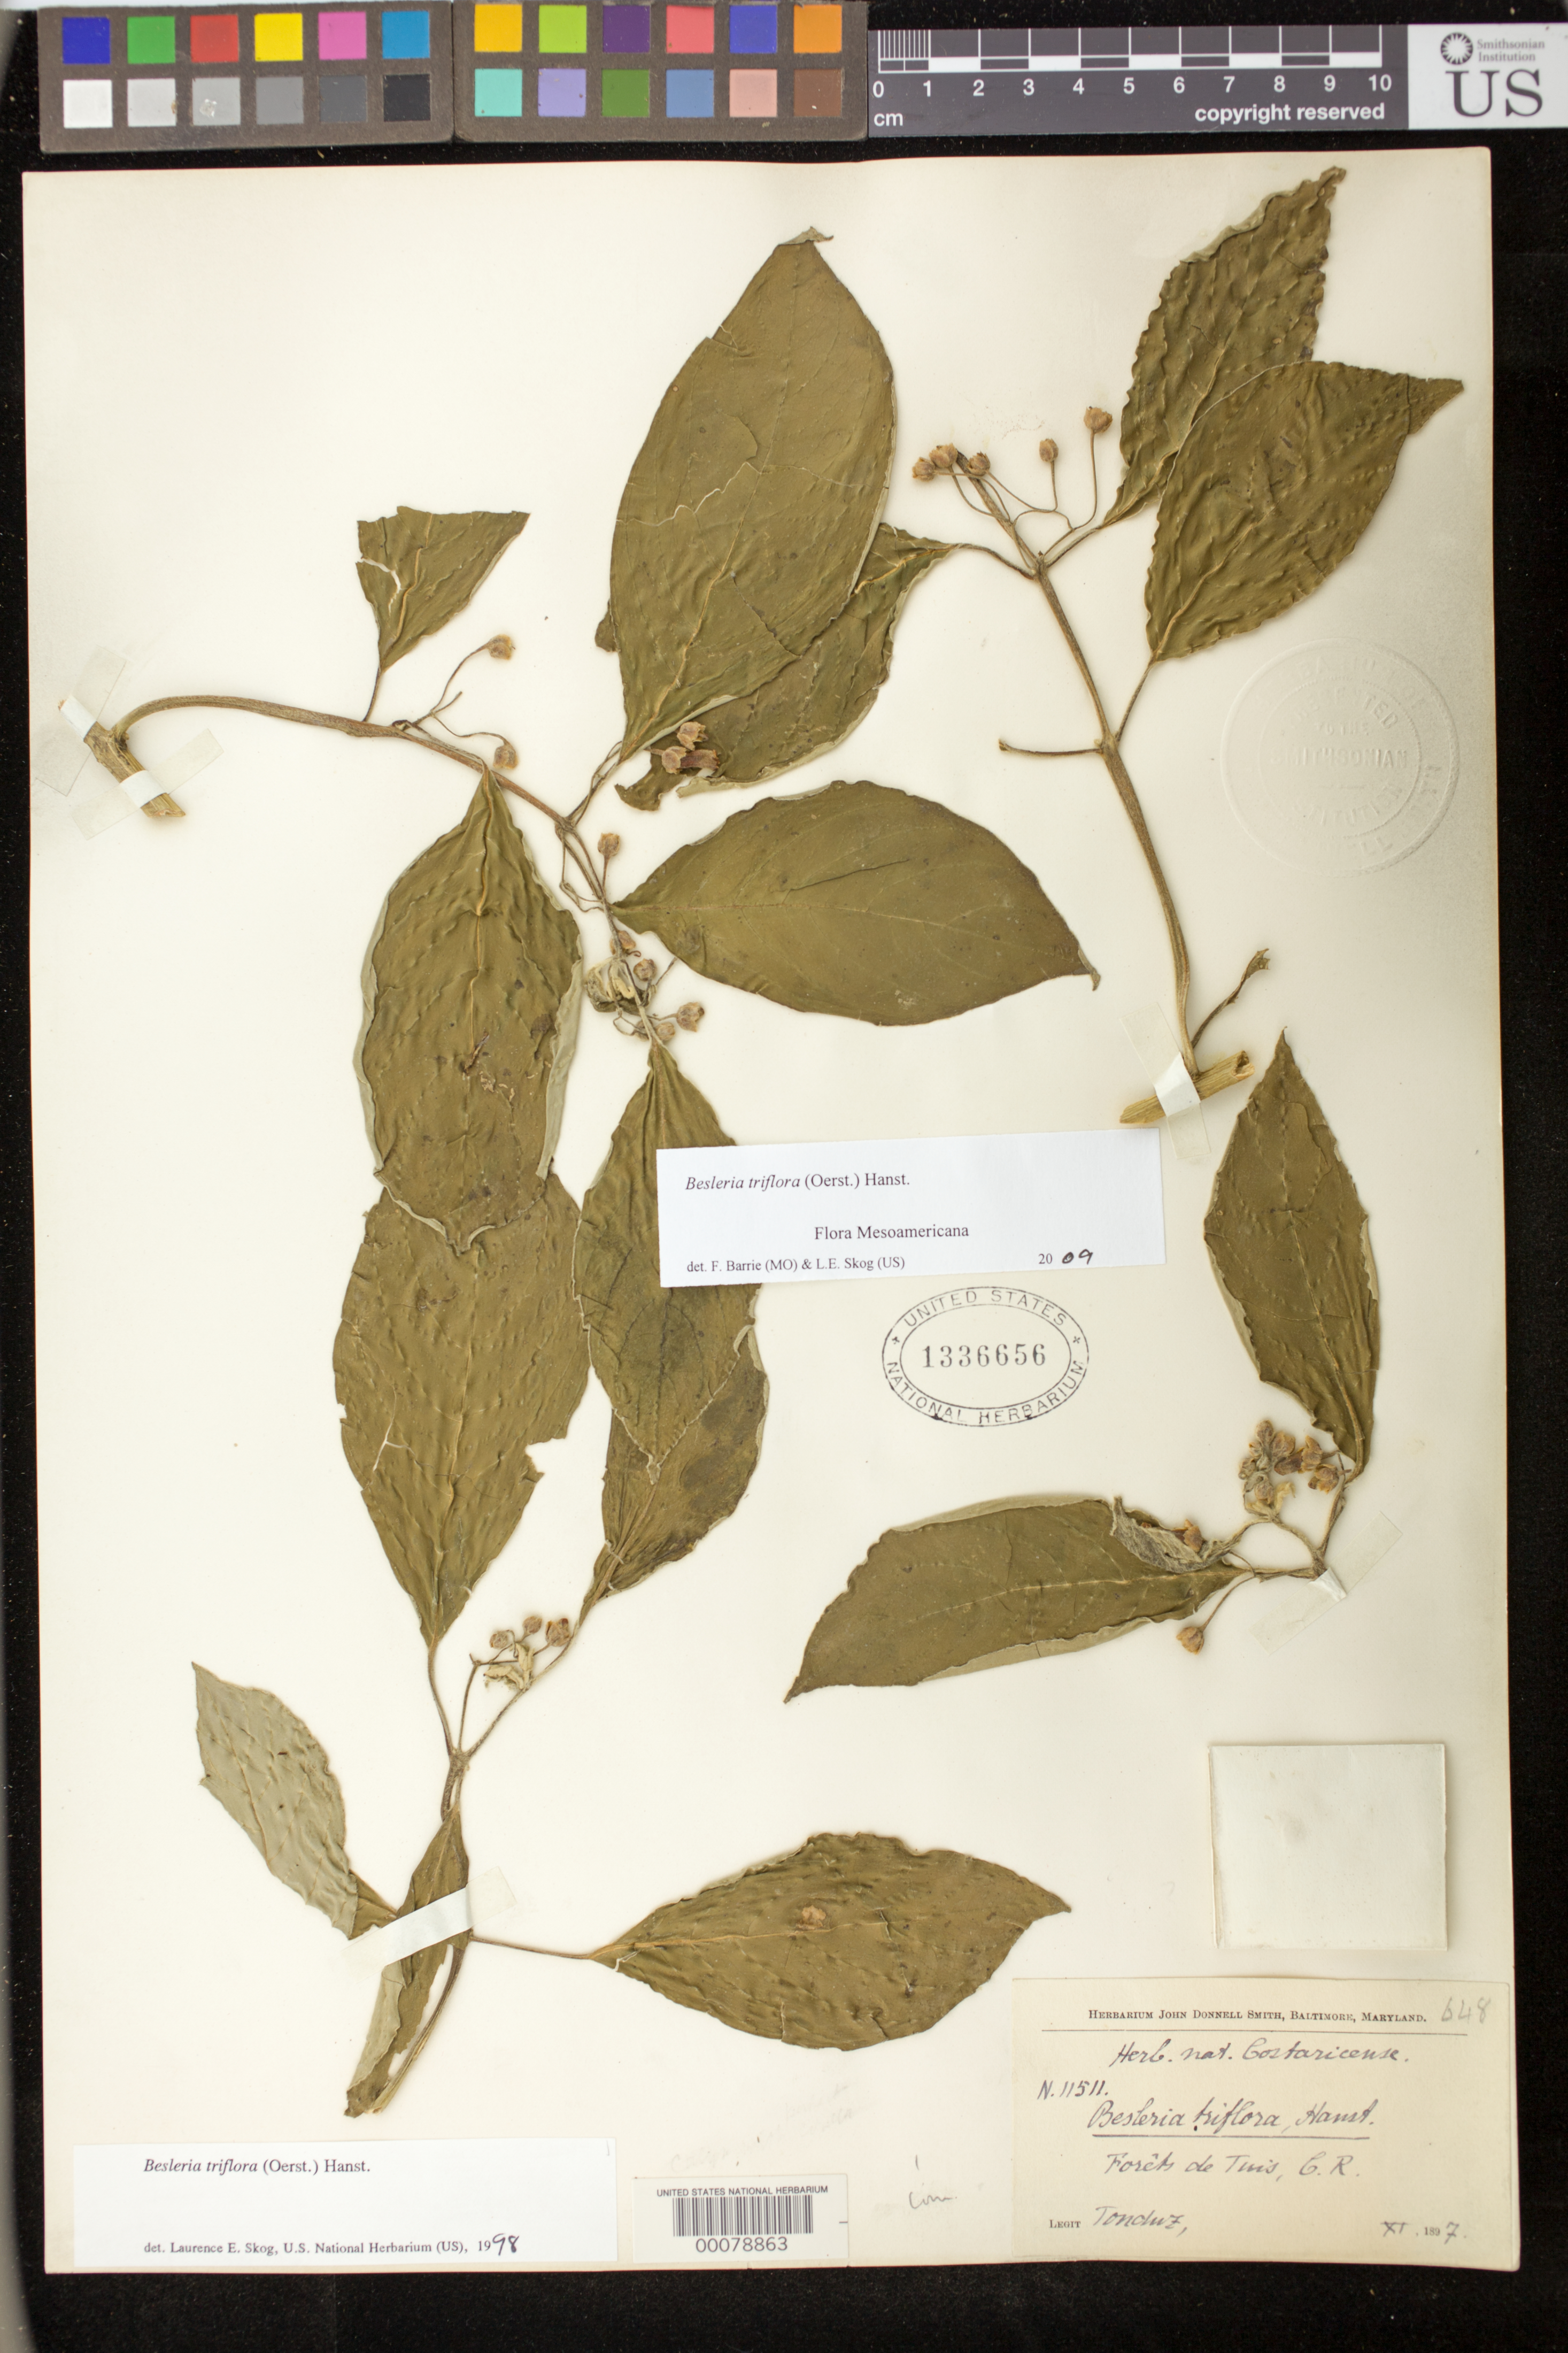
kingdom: Plantae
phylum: Tracheophyta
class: Magnoliopsida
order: Lamiales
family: Gesneriaceae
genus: Besleria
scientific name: Besleria triflora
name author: (Oerst.) Hanst.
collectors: A. Tonduz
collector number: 11511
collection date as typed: Nov 1897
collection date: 1897-11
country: Costa Rica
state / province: Cartago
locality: Forêts de Tuis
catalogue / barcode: US 1336656